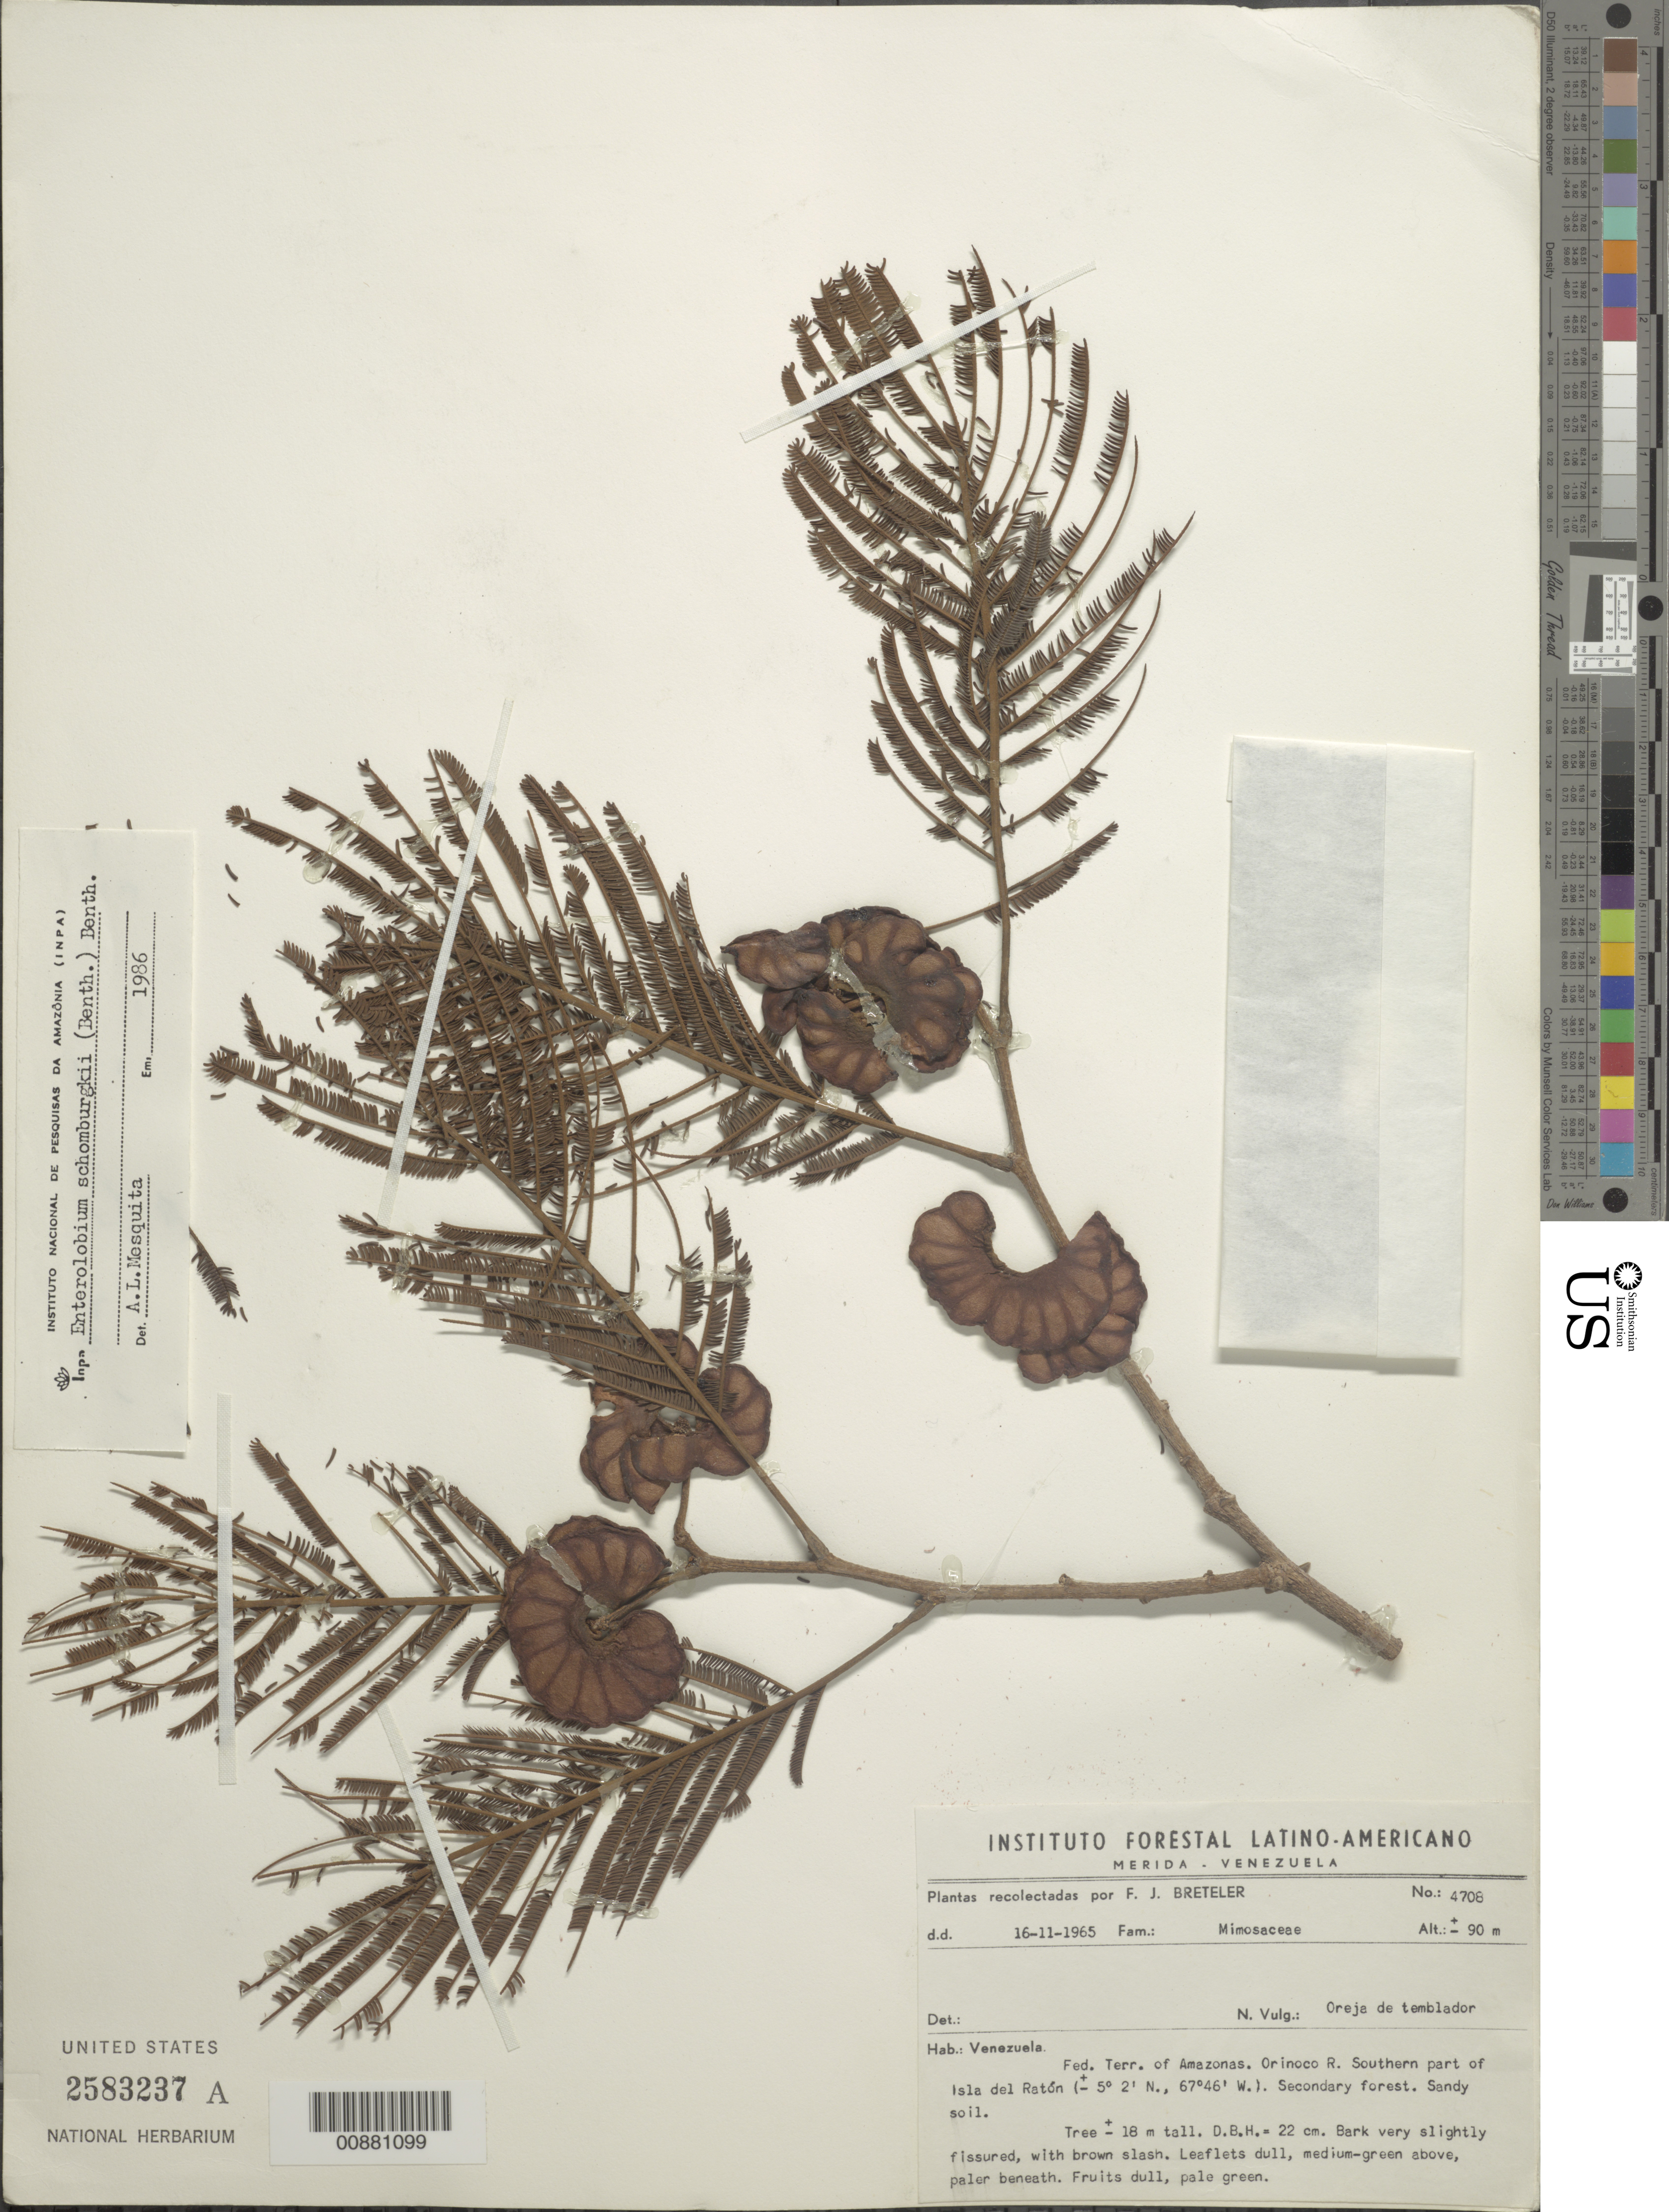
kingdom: Plantae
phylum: Tracheophyta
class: Magnoliopsida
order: Fabales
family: Fabaceae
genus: Robrichia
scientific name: Robrichia schomburgkii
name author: (Benth.) A.R.M. Luz & E.R. Souza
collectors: F. J. Breteler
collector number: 4708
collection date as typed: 16-Nov-65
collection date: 1965-11-16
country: Venezuela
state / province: Amazonas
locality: Orinoco R., southern part of Isla del Raton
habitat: Secondary forest, sandy soil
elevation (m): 90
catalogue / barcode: US 2583237A